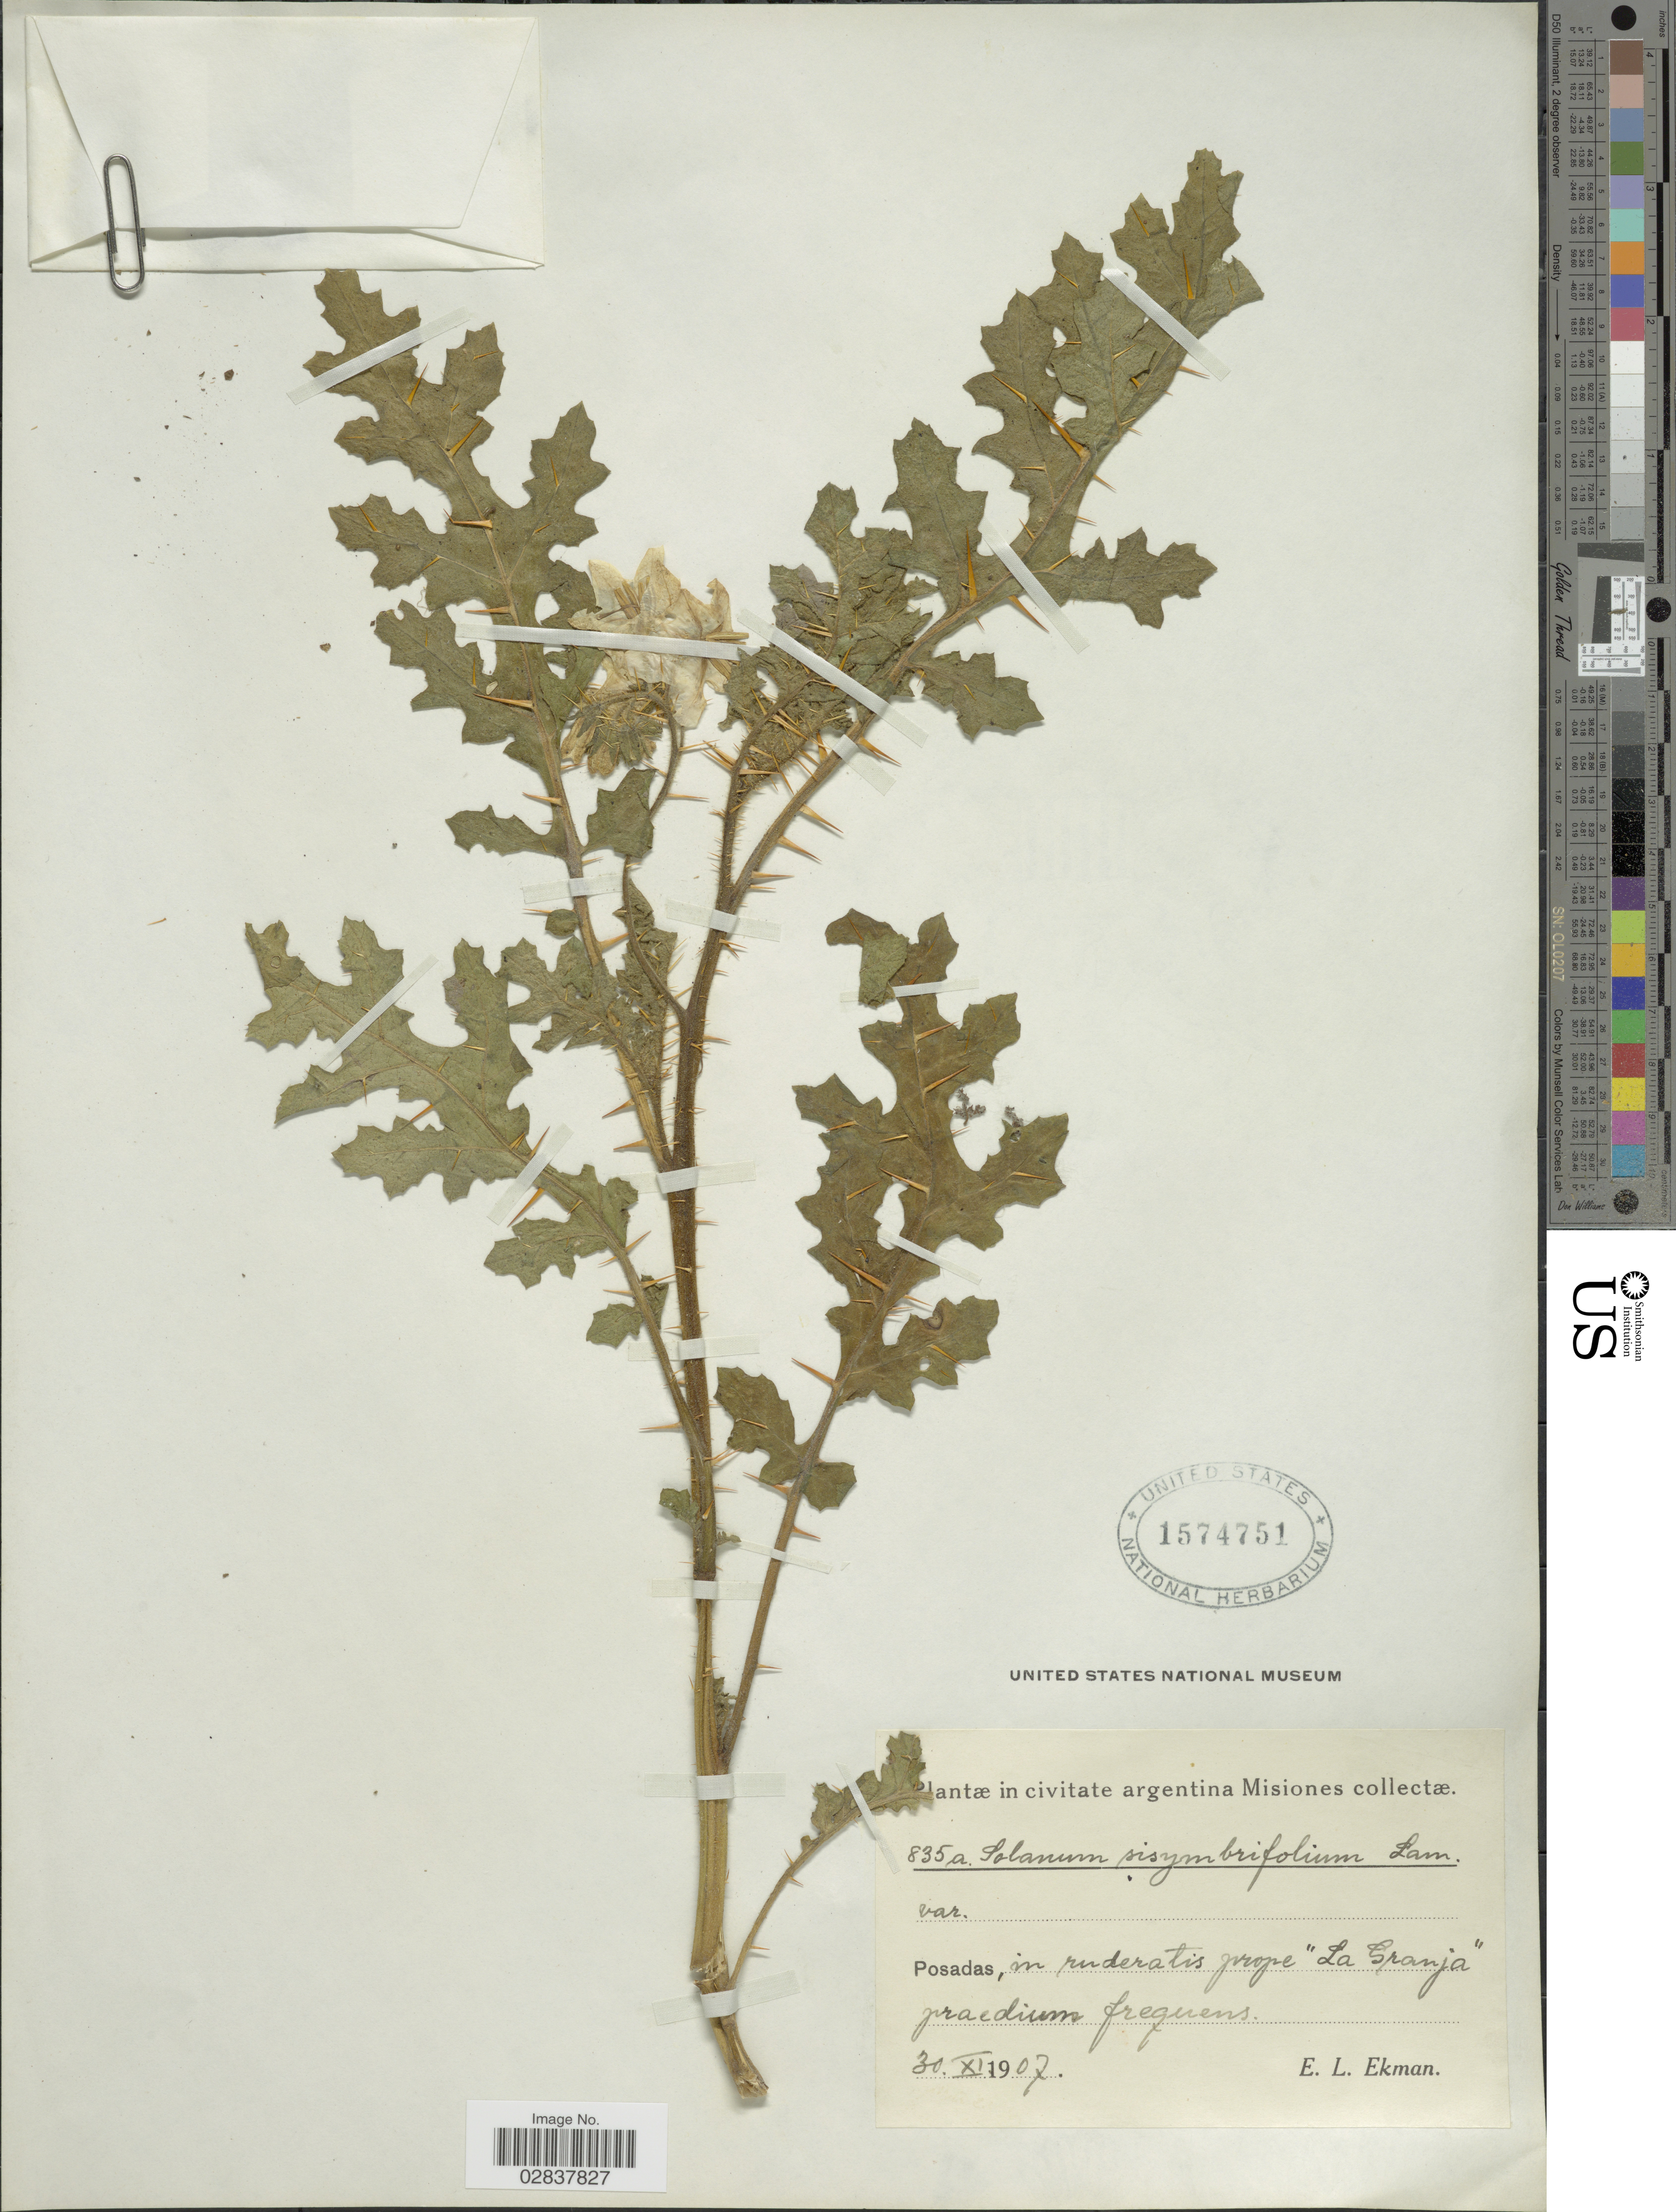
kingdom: Plantae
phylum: Tracheophyta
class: Magnoliopsida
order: Solanales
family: Solanaceae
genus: Solanum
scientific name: Solanum sisymbriifolium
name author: Lam.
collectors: E. L. Ekman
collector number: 835a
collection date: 1907-11-30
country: Argentina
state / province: Misiones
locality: Posadas, in ruderatis prope 'La Granja' praedium frequens.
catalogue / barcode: US 1574751